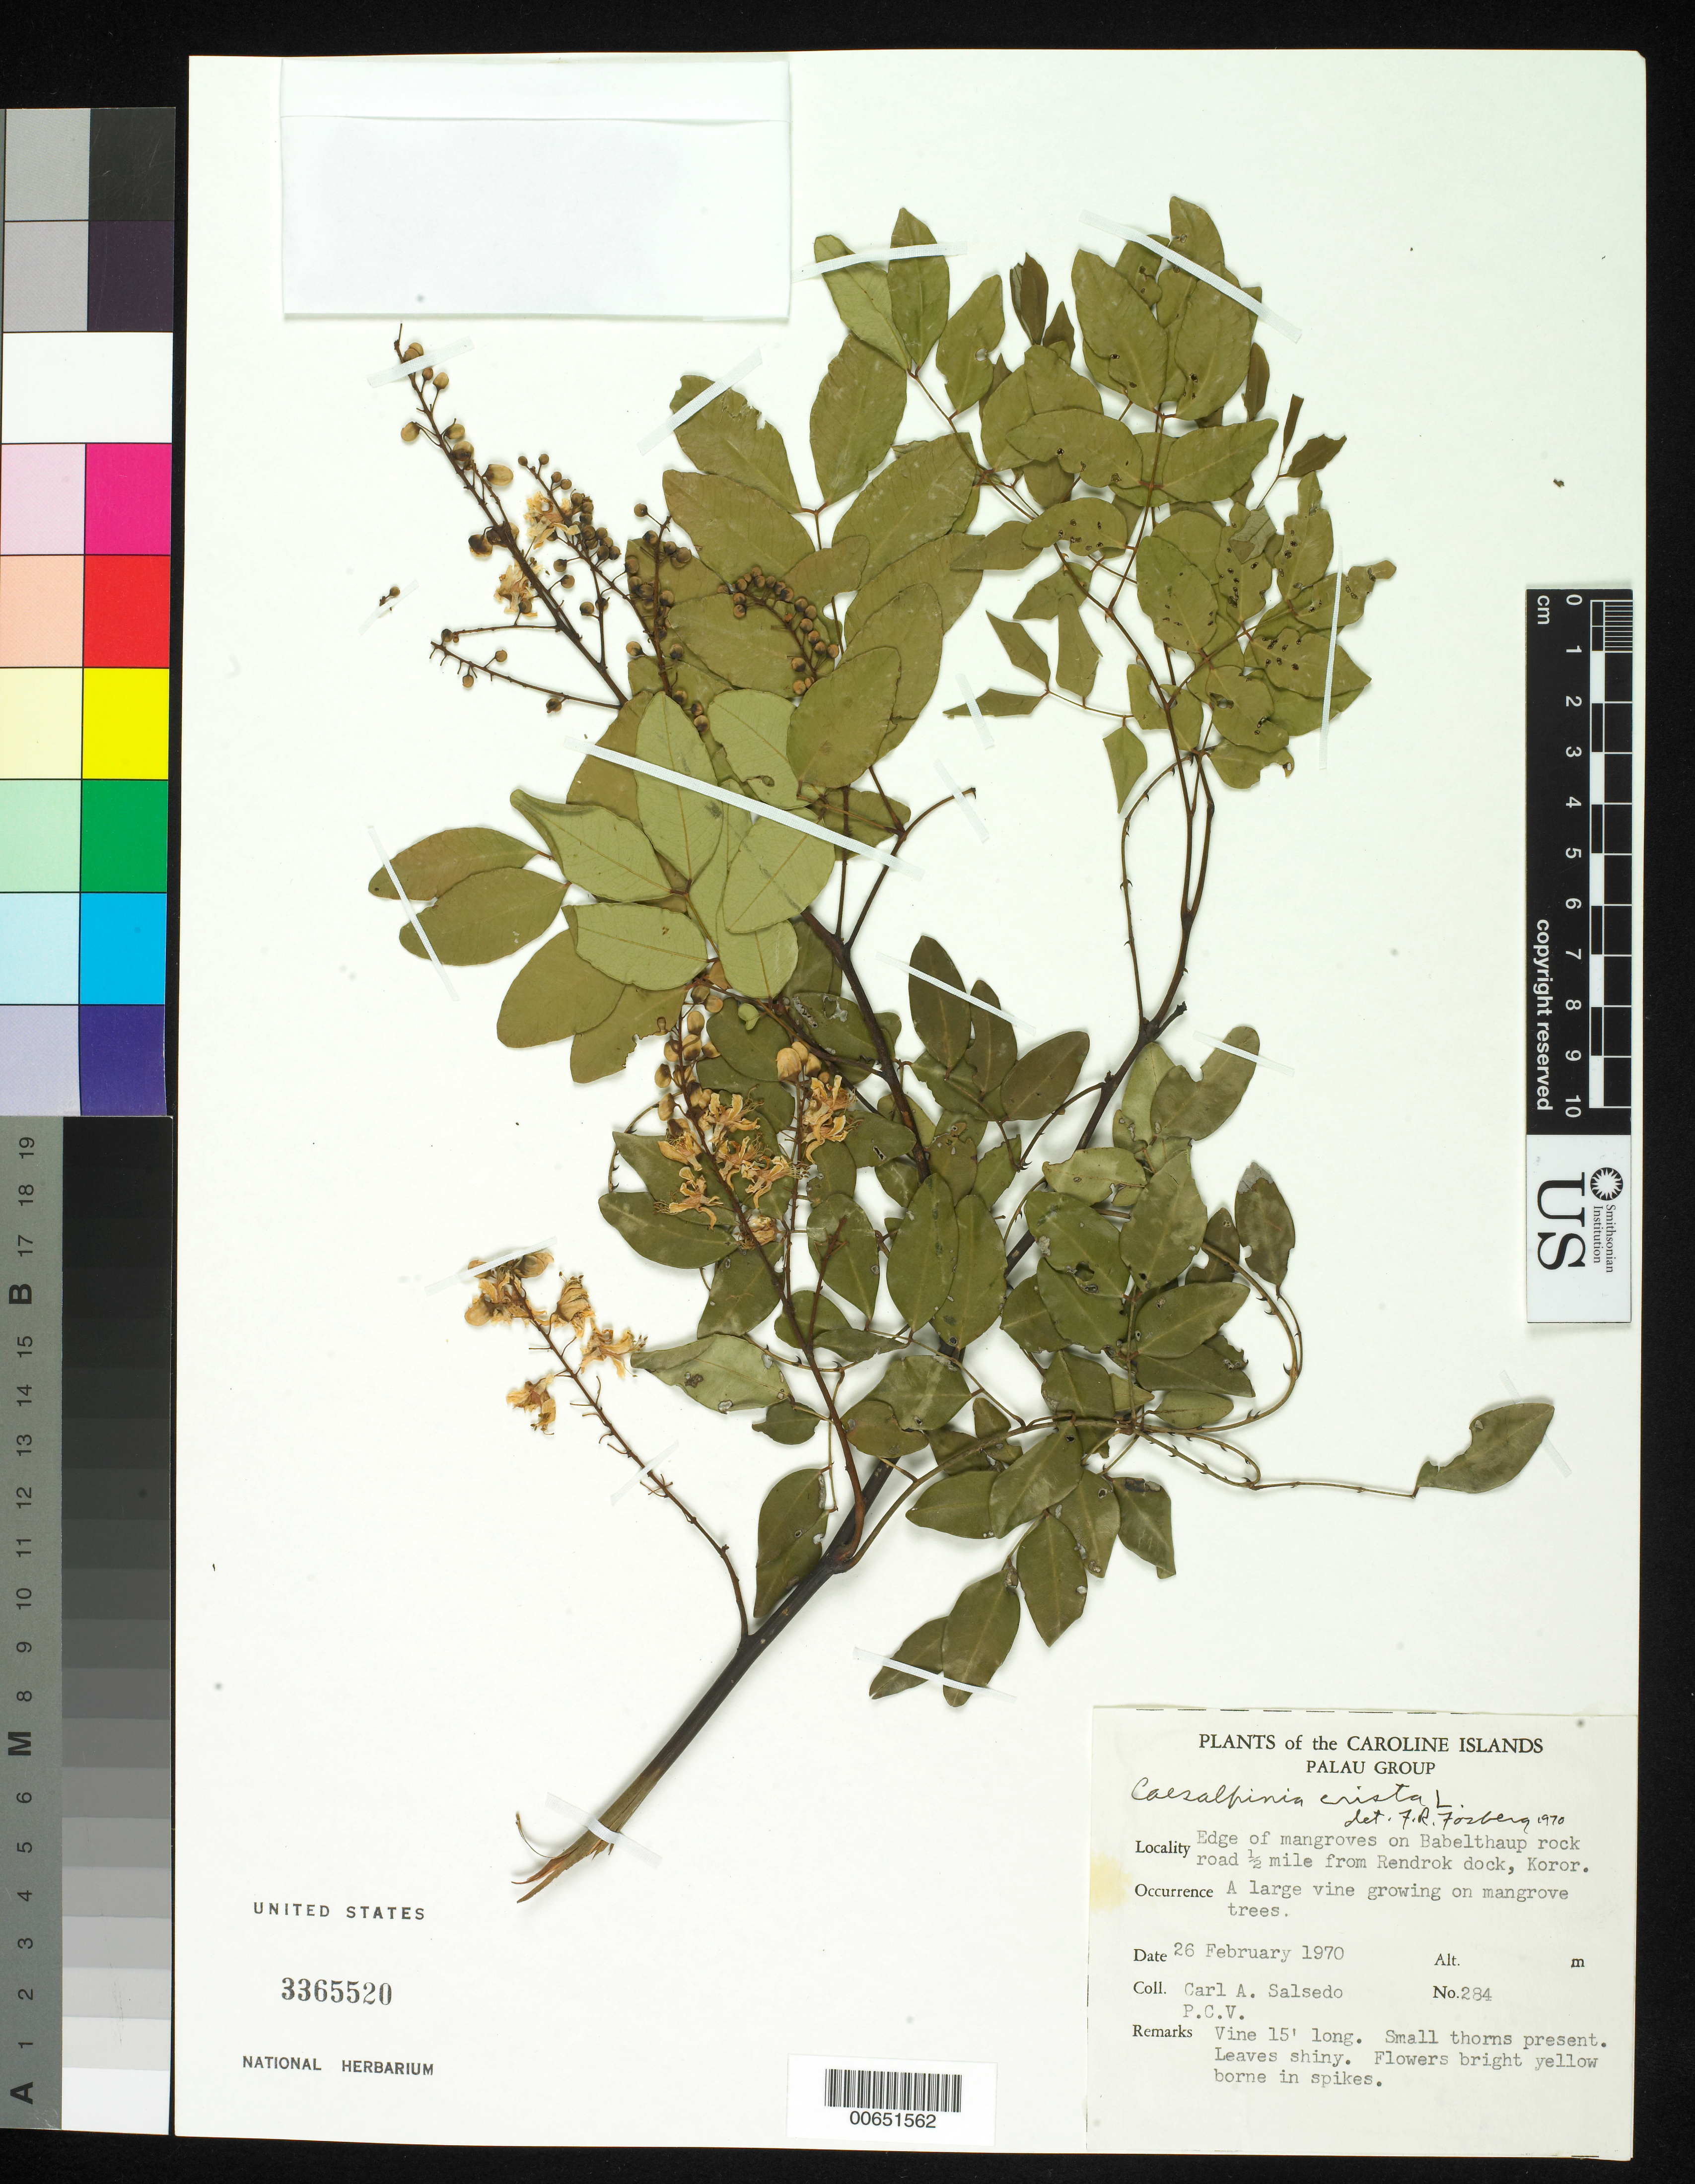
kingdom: Plantae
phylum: Tracheophyta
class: Magnoliopsida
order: Fabales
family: Fabaceae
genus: Ticanto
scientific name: Ticanto crista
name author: (L.) R. Clark & Gagnon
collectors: C.A. Salsedo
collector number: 284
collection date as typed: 26 Feb 1970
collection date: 1970-02-26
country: Palau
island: Babeldaob [Babelthuap]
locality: On Babelthaup Rock Road from Rendrok Dock, Koror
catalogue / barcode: US 3365520